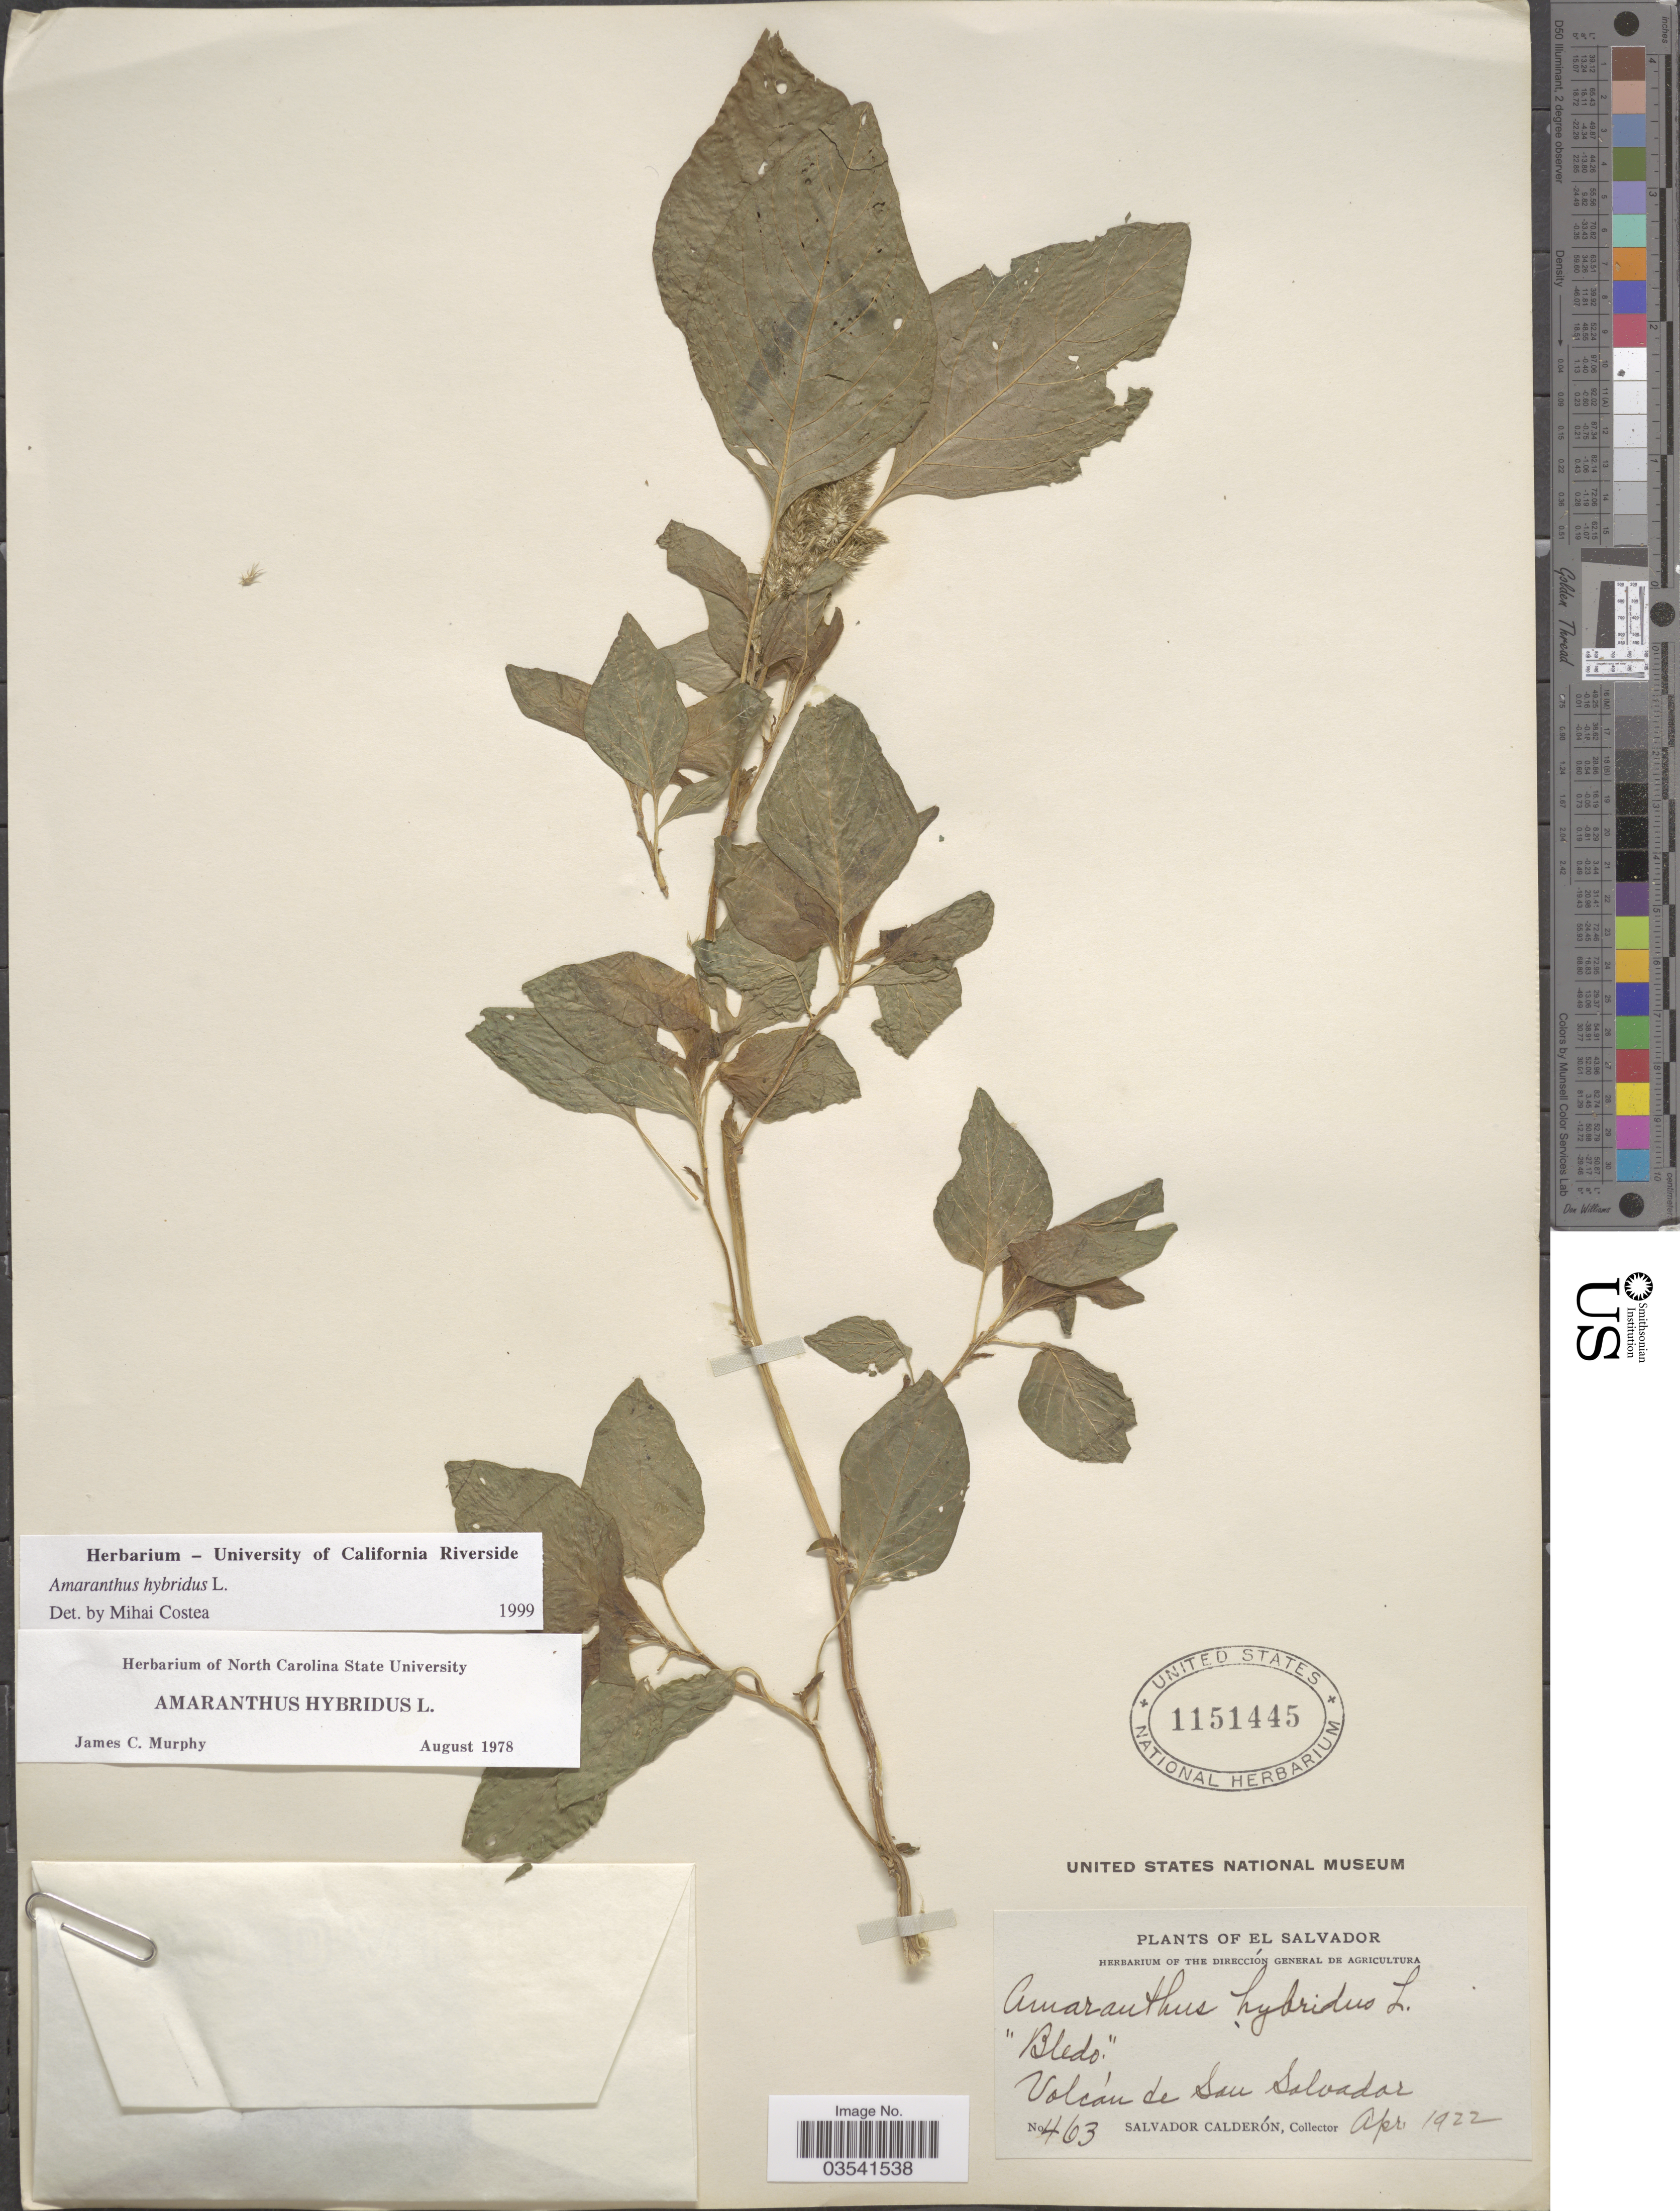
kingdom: Plantae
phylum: Tracheophyta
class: Magnoliopsida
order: Caryophyllales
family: Amaranthaceae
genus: Amaranthus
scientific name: Amaranthus hybridus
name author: L.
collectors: S. Calderón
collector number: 463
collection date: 1922-04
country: El Salvador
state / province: San Salvador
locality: Volcán de San Salvador.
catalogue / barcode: US 1151445